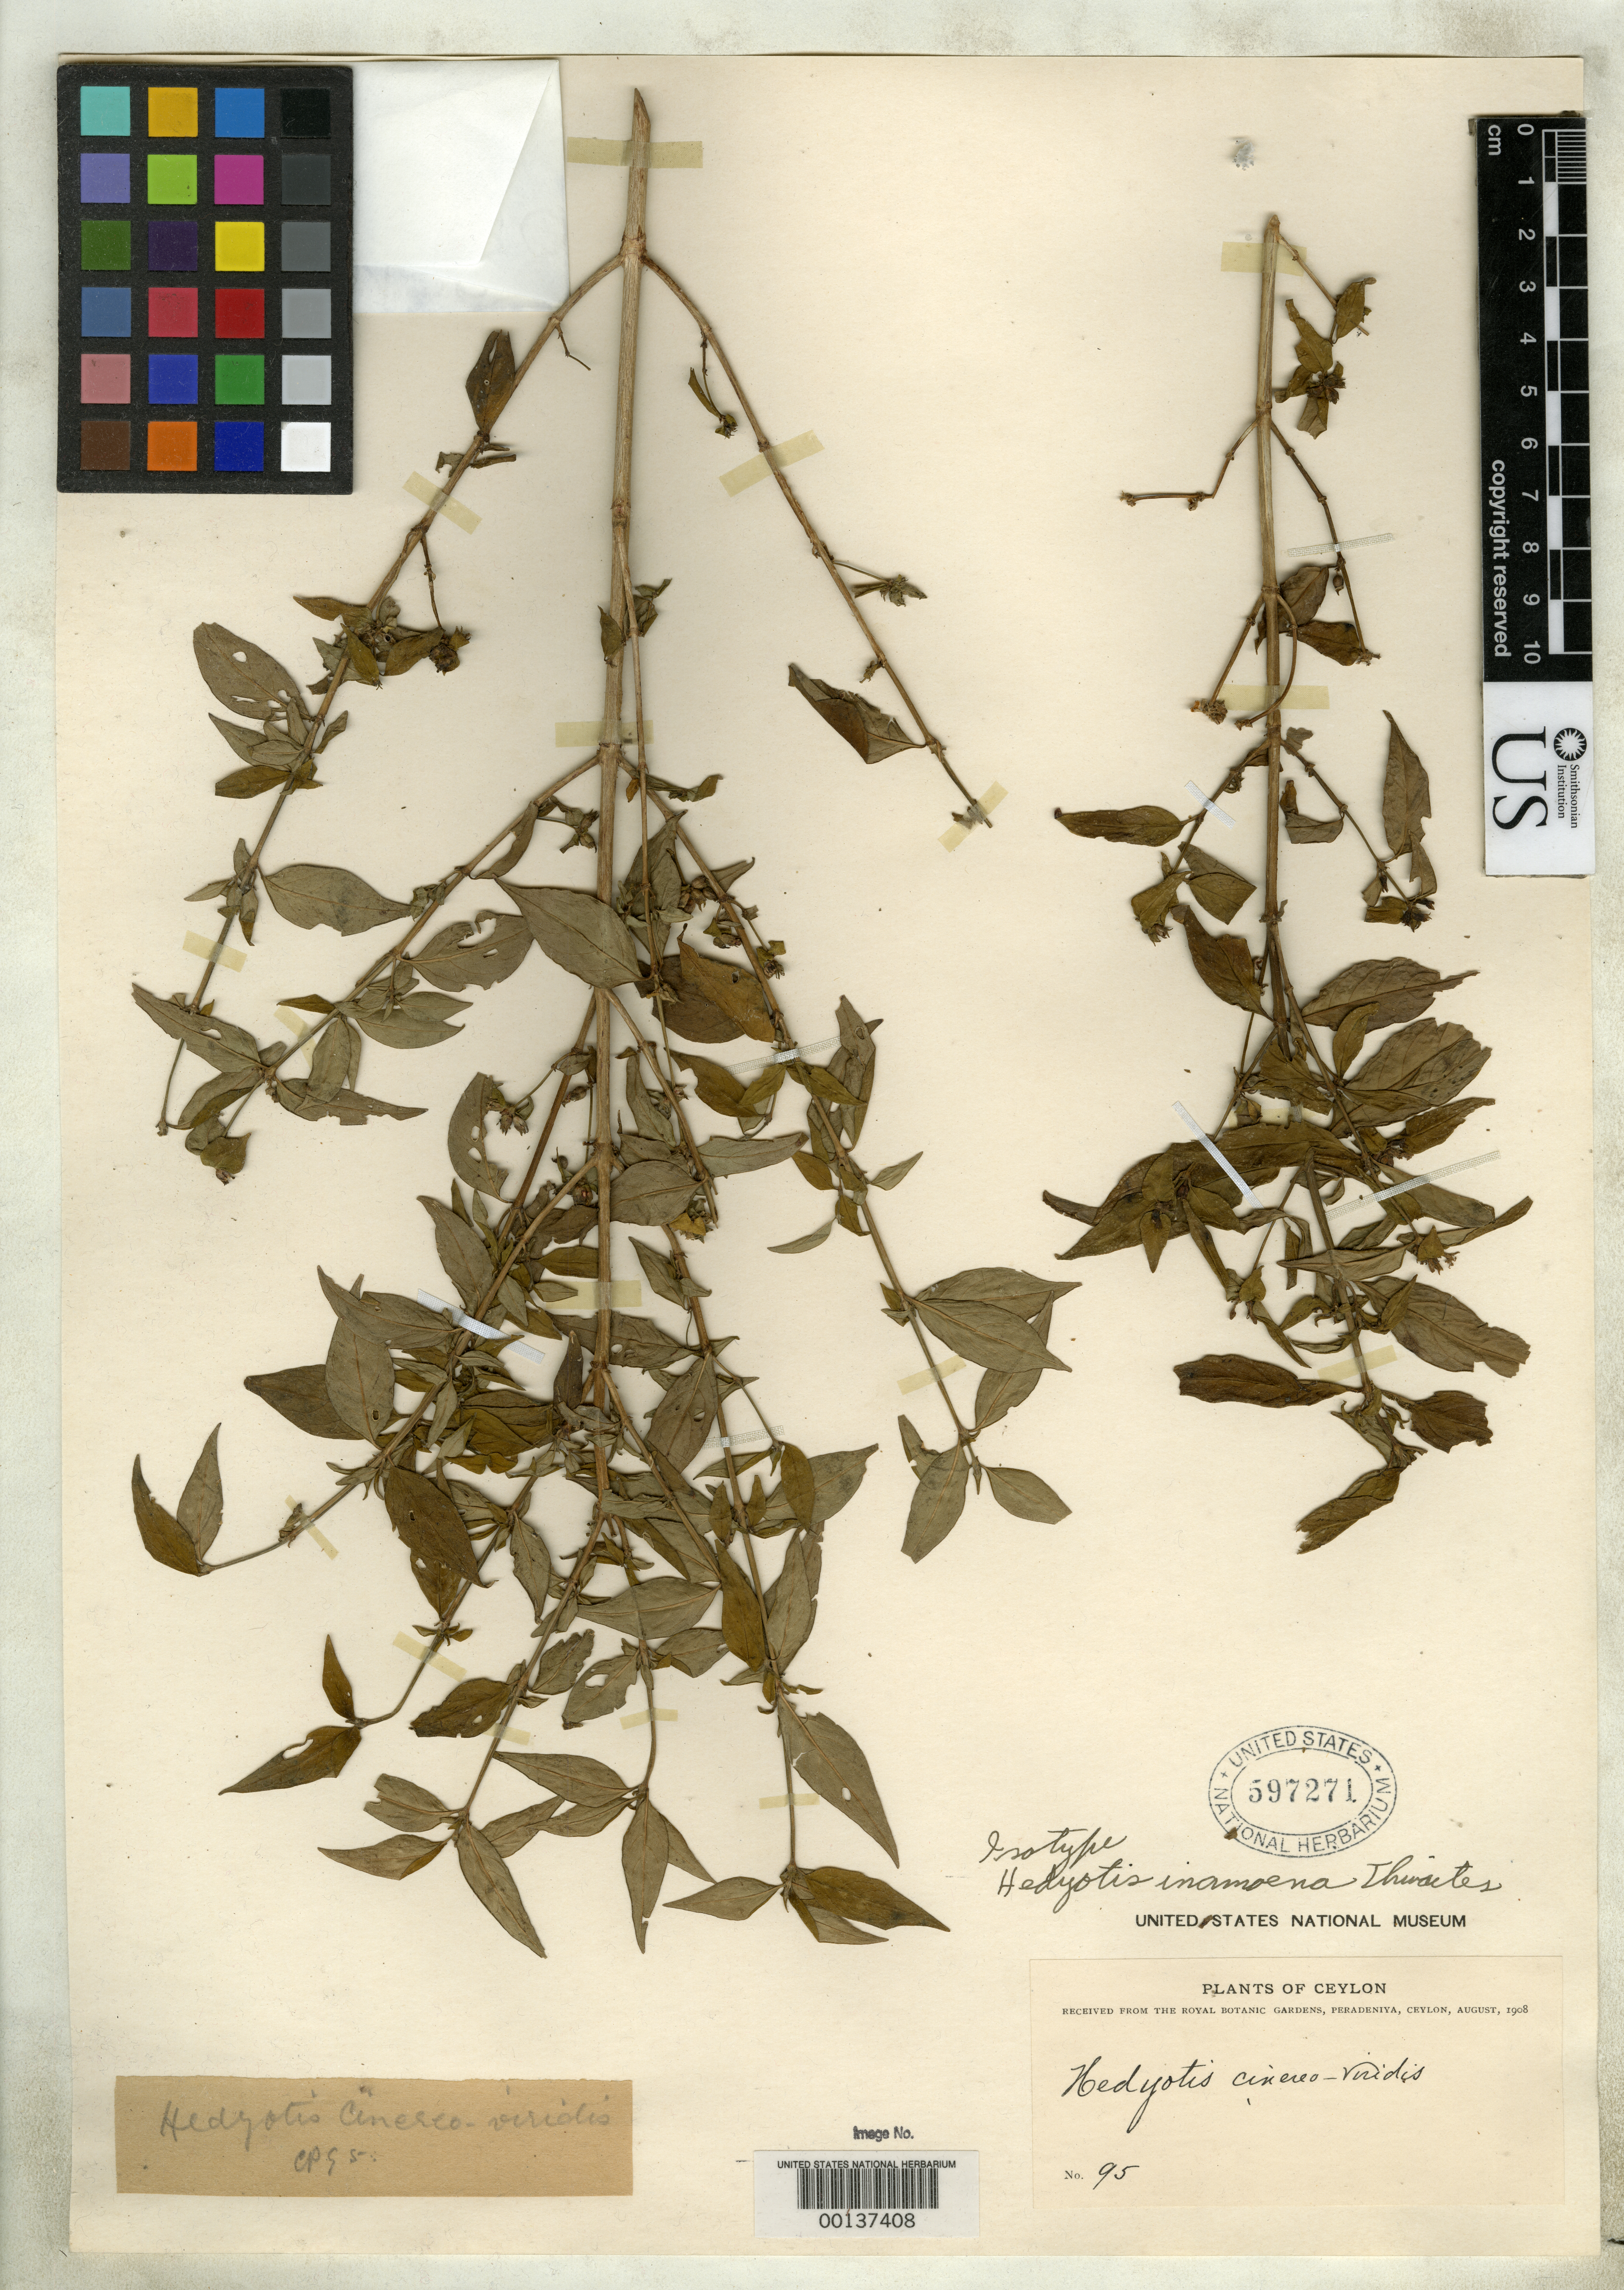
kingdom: Plantae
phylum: Tracheophyta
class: Magnoliopsida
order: Gentianales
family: Rubiaceae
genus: Hedyotis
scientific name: Hedyotis inamoena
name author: Thwaites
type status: Isosyntype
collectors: G. H. K. Thwaites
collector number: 95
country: Sri Lanka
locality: "Ceylon"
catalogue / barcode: US 597271